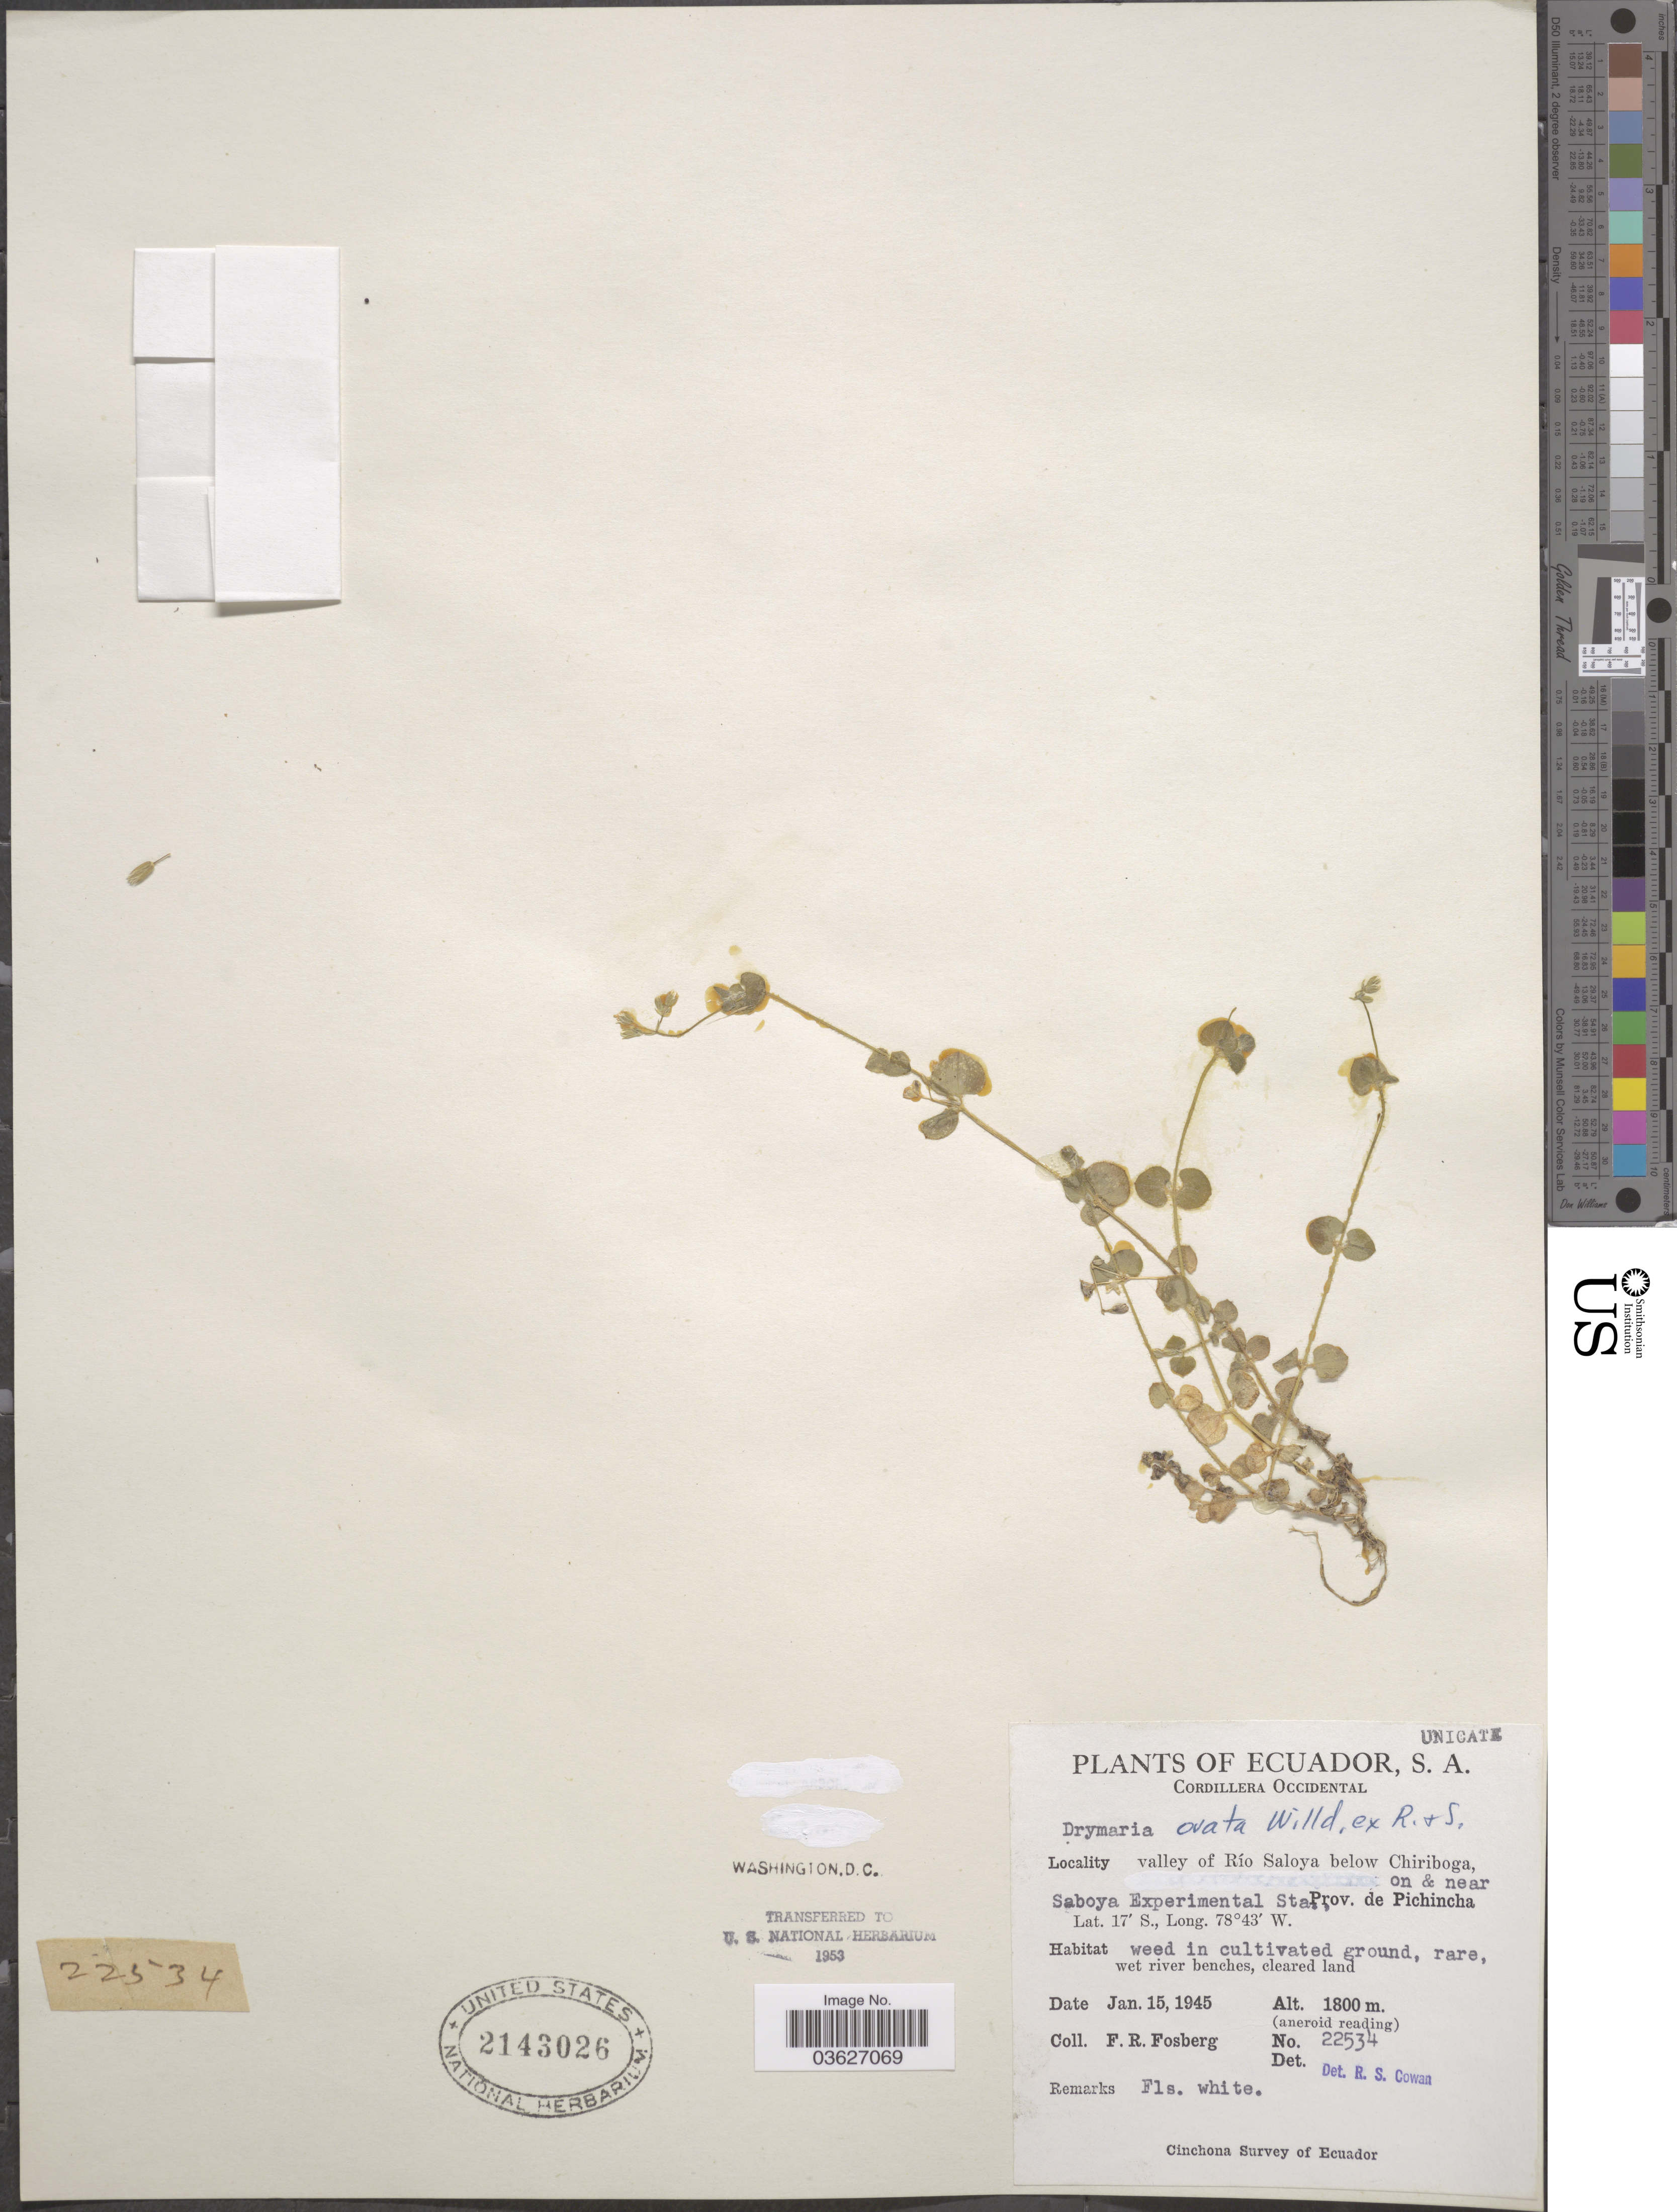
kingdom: Plantae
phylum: Tracheophyta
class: Magnoliopsida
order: Caryophyllales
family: Caryophyllaceae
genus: Drymaria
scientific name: Drymaria ovata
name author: Humb. & Bonpl. ex Schult.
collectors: F. R. Fosberg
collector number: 22534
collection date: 1945-01-15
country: Ecuador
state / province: Pichincha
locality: Cordillera Occidental. Valley of Río Saloya below Chiriboga, on & near Saboya Experimental Sta.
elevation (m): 1800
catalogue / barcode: US 2143026